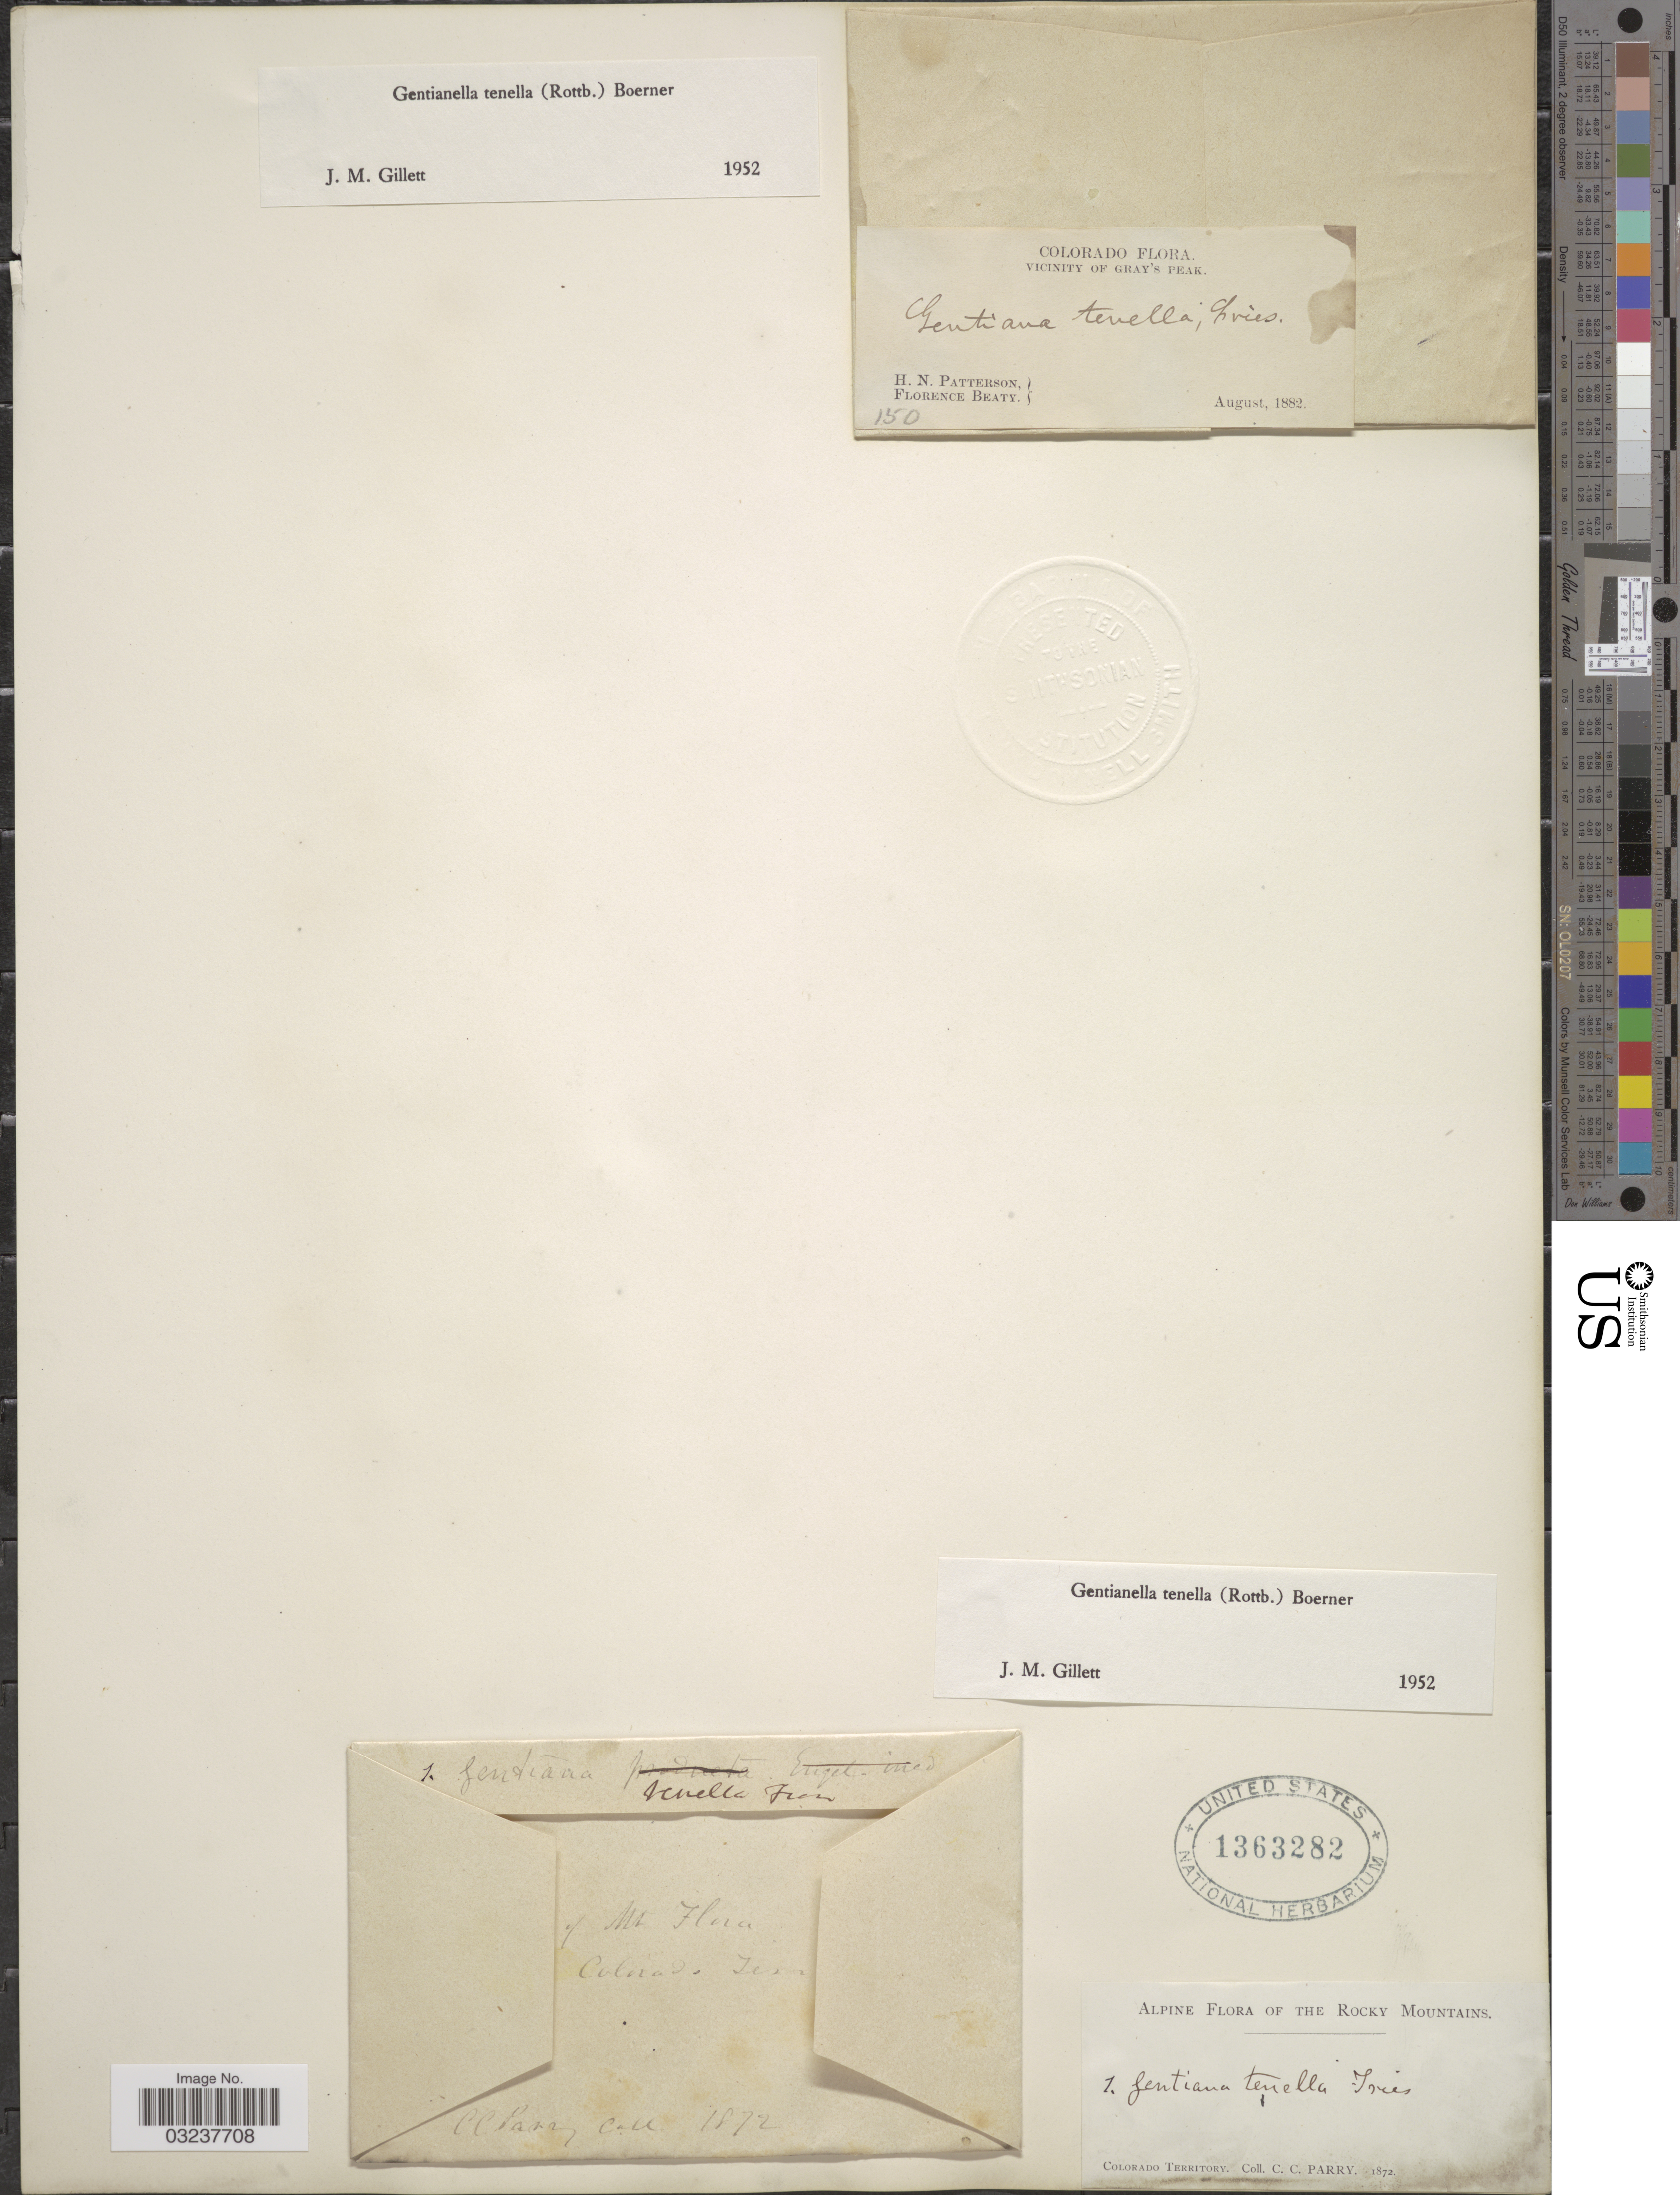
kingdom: Plantae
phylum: Tracheophyta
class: Magnoliopsida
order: Gentianales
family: Gentianaceae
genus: Gentianella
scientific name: Gentianella tenella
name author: (Rottb.) Börner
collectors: C. C. Parry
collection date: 1872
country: United States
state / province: Colorado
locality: The Rocky Mountains, Colorado Territory.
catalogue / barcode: US 1363282